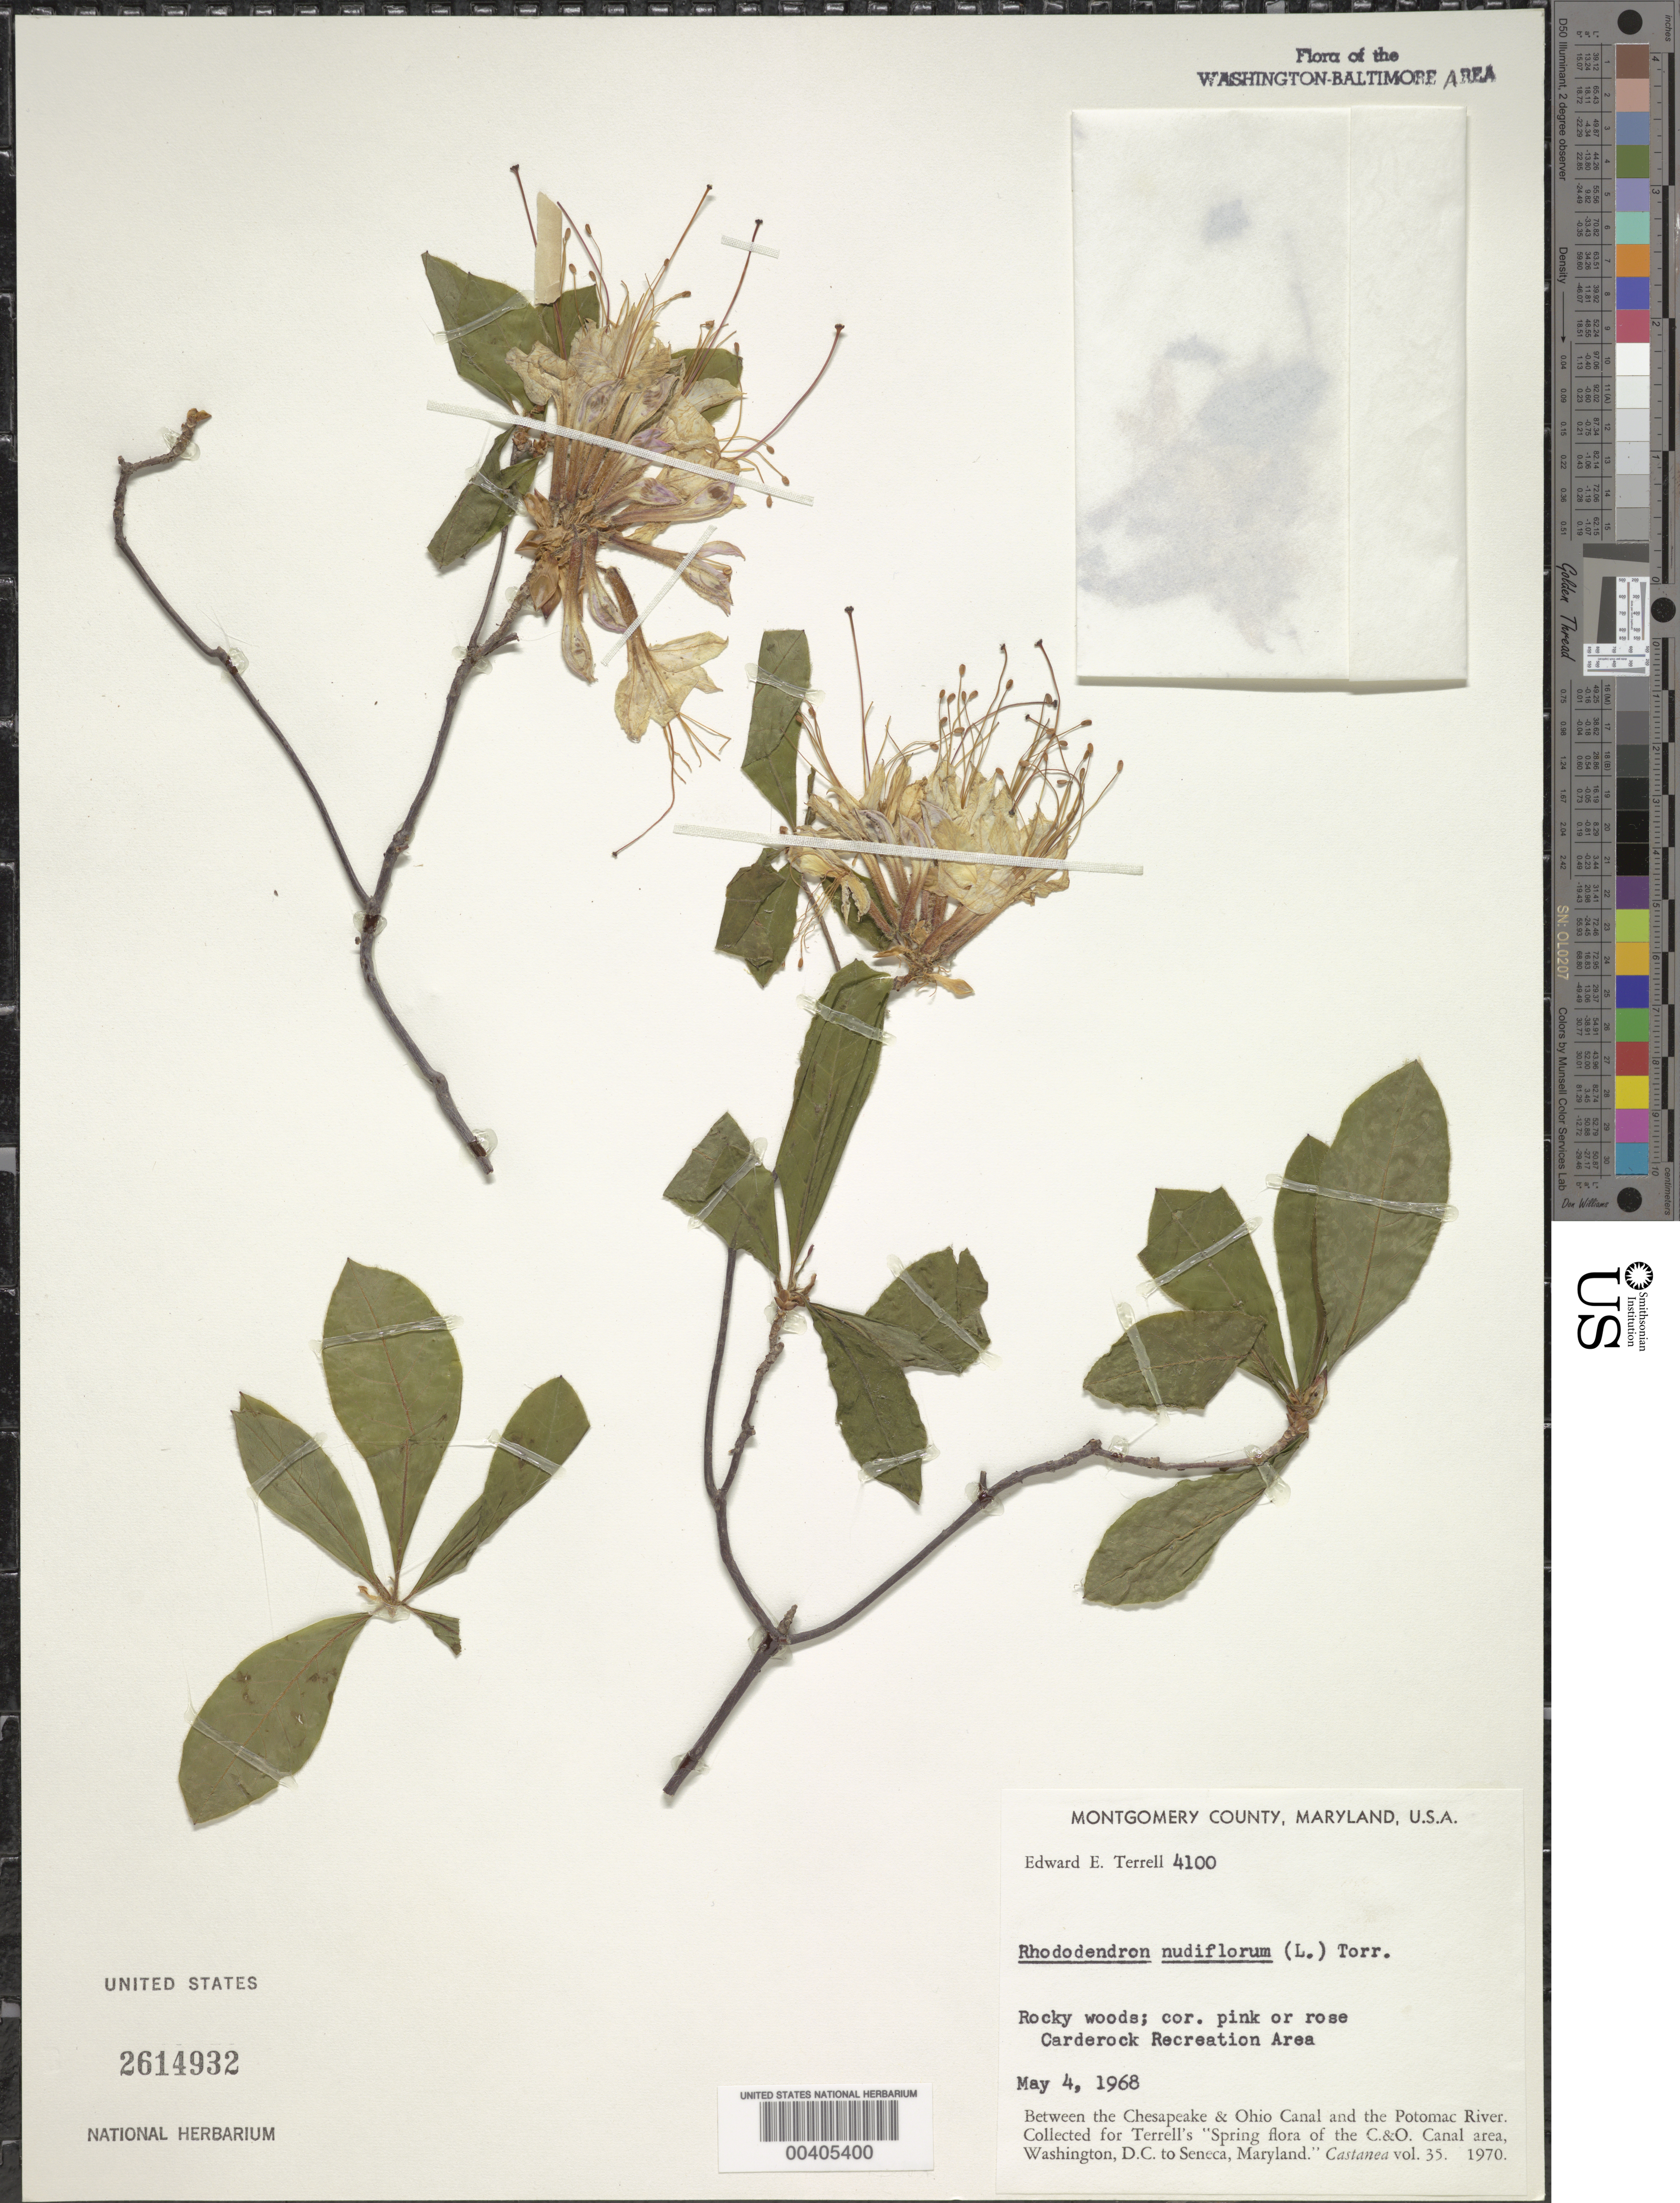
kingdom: Plantae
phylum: Tracheophyta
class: Magnoliopsida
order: Ericales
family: Ericaceae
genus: Rhododendron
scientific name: Rhododendron periclymenoides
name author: (Michx.) Shinners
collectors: E. E. Terrell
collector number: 4100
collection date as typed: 04 May 1968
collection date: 1968-05-04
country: United States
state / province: Maryland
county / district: Montgomery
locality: Carderock Recreation Area C. & O. Canal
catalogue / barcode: US 2614932